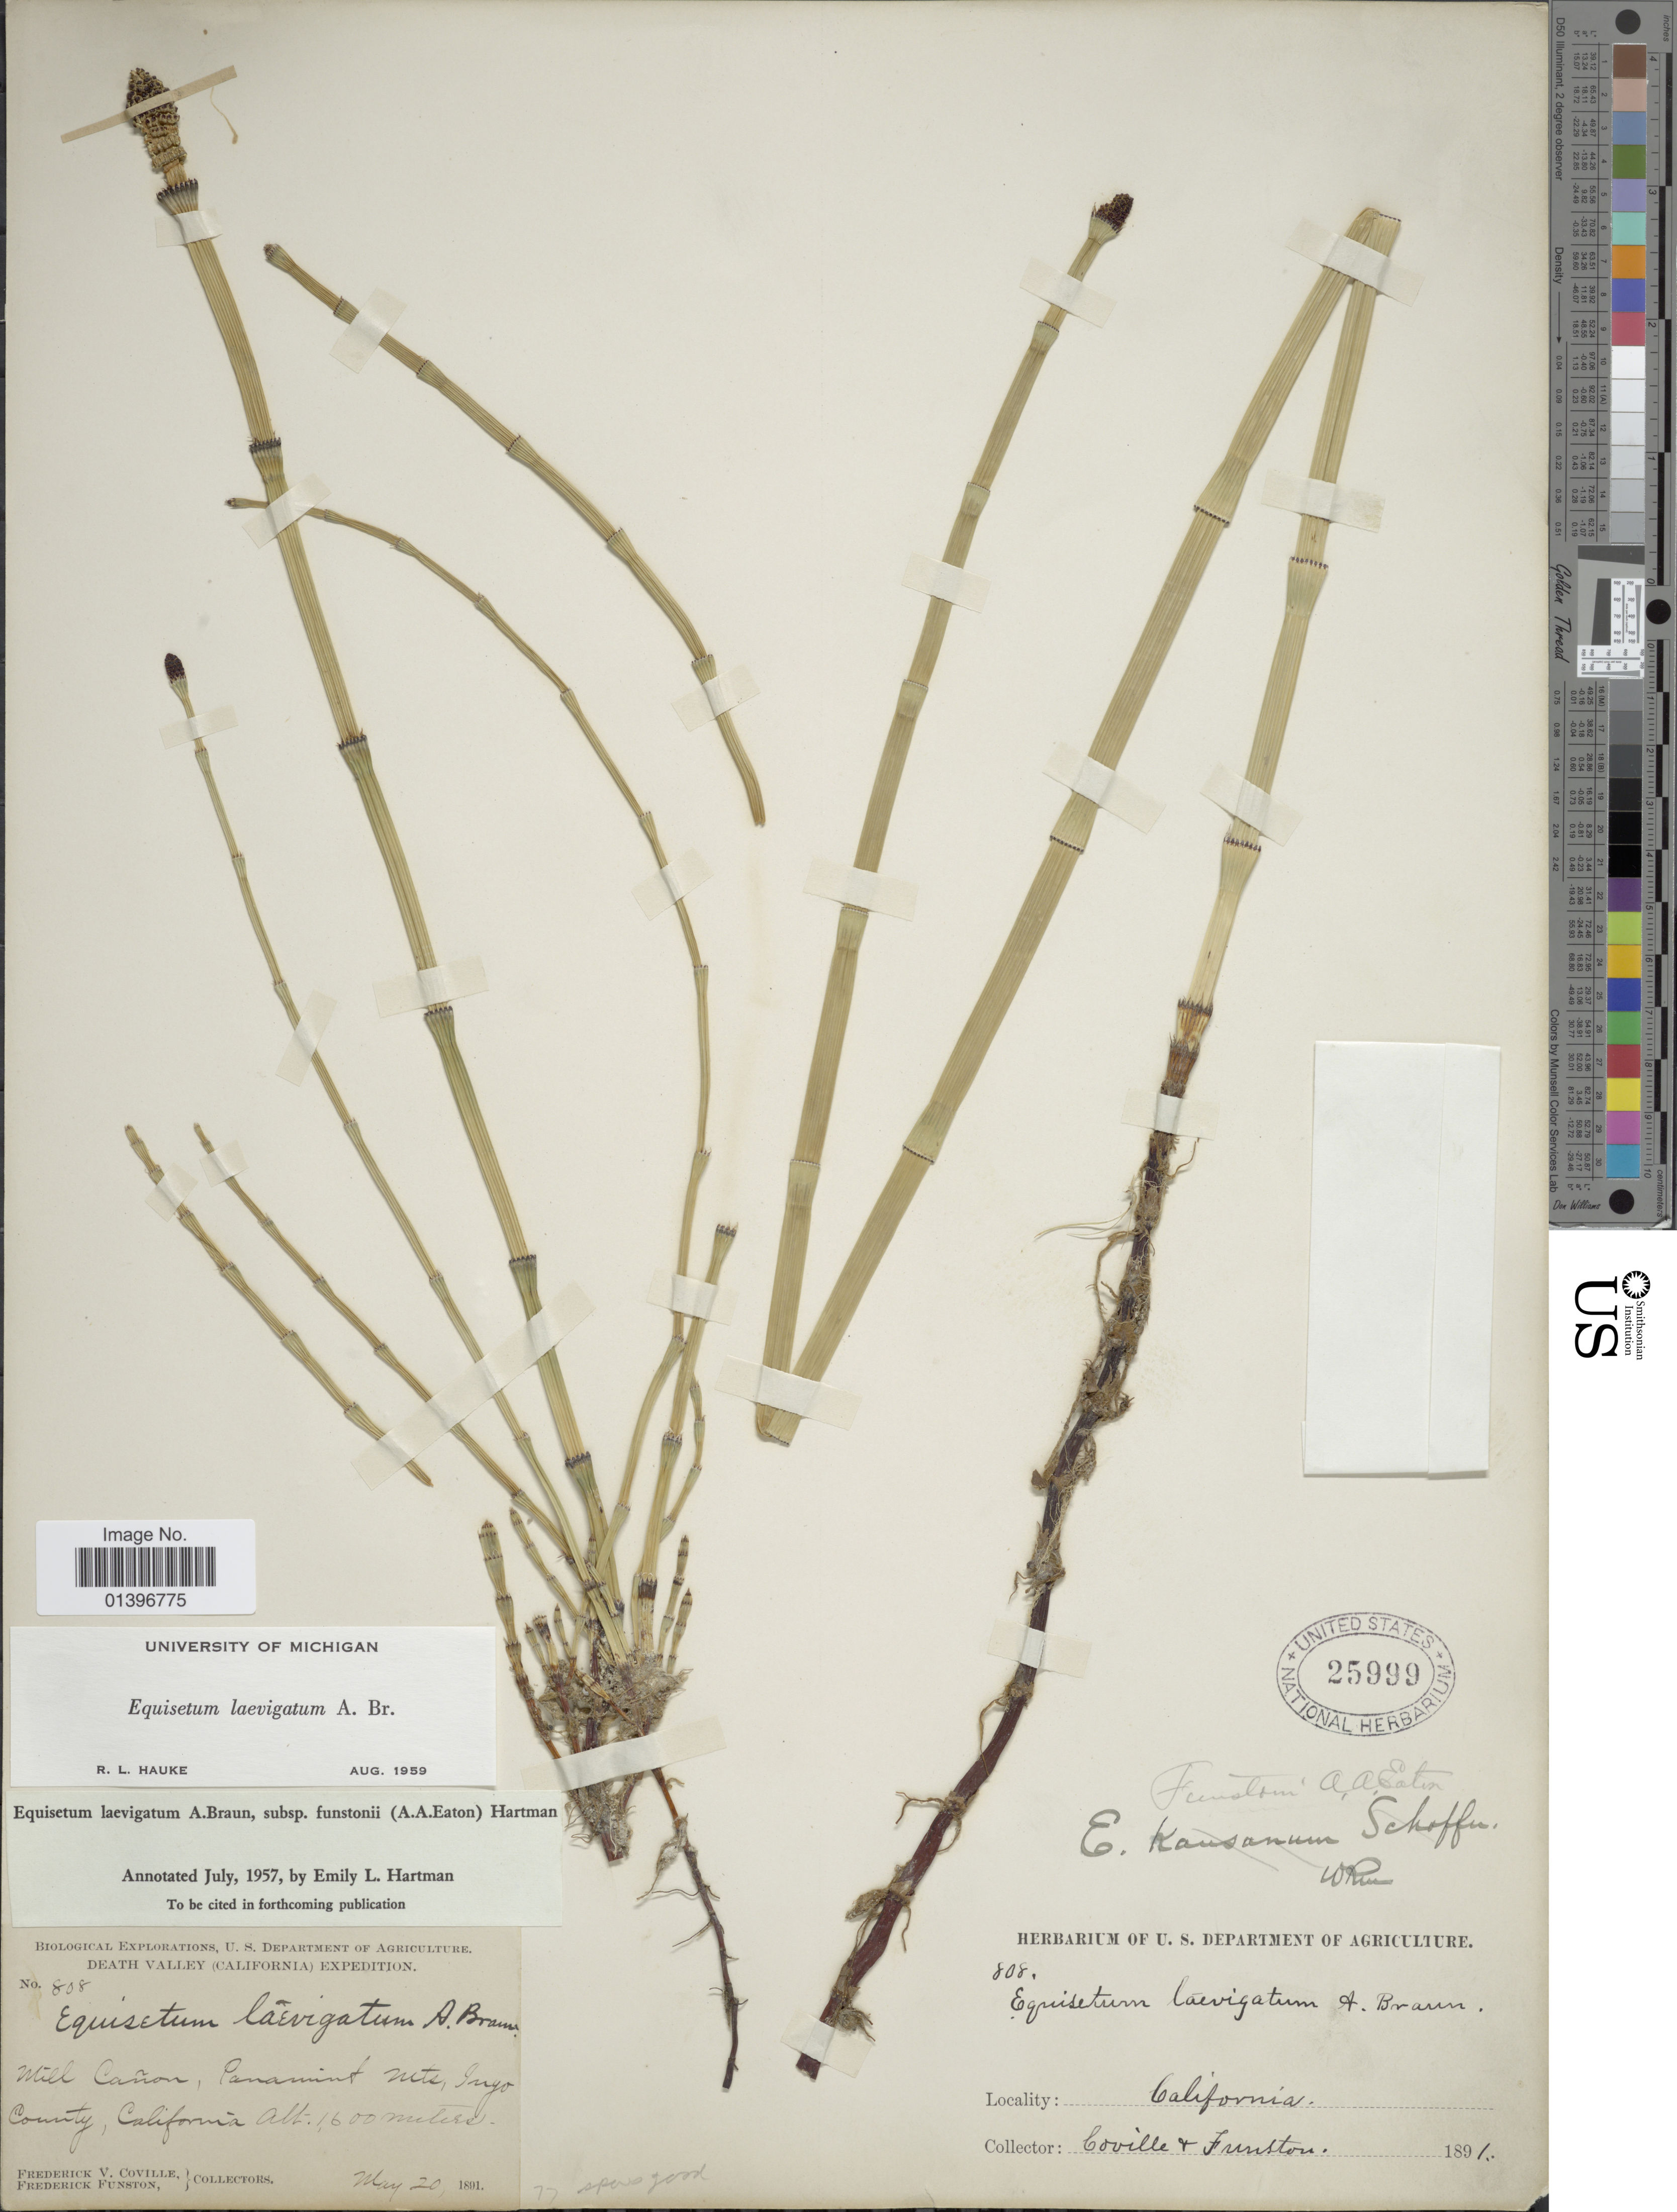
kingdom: Plantae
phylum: Tracheophyta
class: Polypodiopsida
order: Equisetales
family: Equisetaceae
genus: Equisetum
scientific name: Equisetum laevigatum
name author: A. Braun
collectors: F. V. Coville & F. Funston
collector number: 808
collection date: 1891-05-20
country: United States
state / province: California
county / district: Inyo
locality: Death Valley. Mill Cañon, Panamint Mts, Inyo County, California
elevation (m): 1600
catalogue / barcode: US 25999